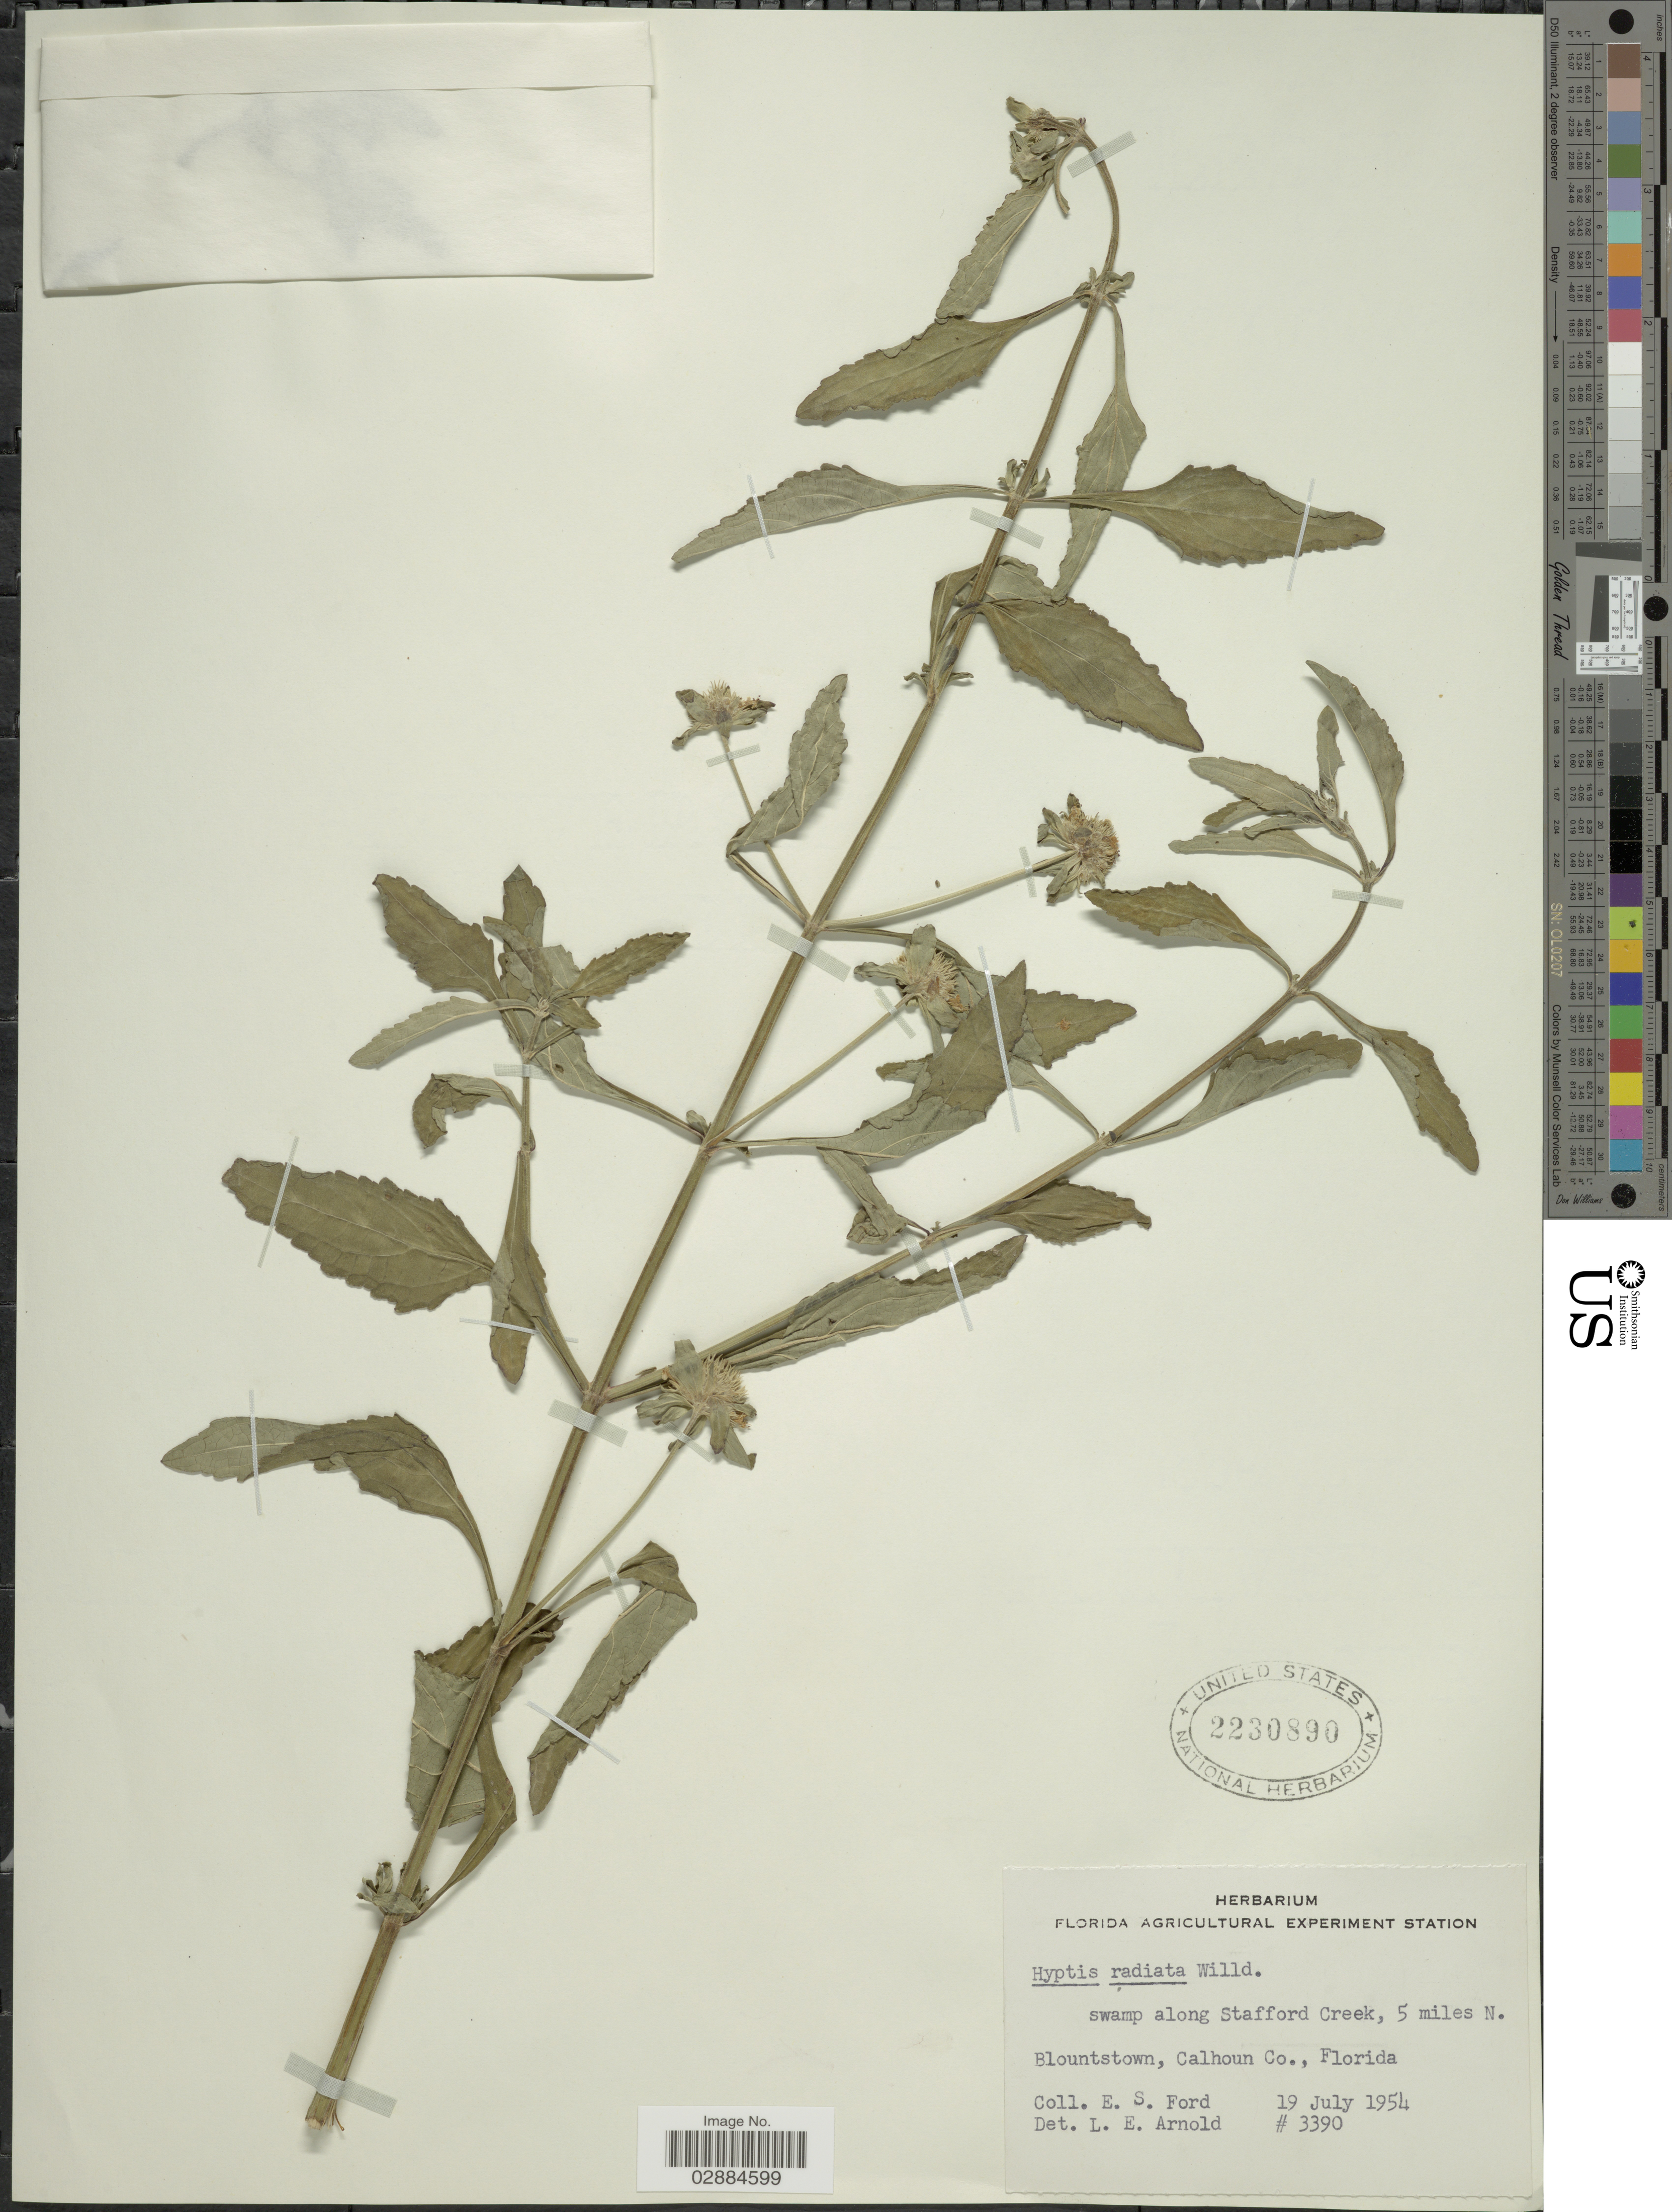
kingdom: Plantae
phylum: Tracheophyta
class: Magnoliopsida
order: Lamiales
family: Lamiaceae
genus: Hyptis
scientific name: Hyptis radiata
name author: Kunth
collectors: E. Ford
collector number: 3390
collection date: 1954-07-19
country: United States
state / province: Florida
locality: Swamp along Stafford Creek, 5 miles N. Blountstown, Calhoun Co., Florida.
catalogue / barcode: US 2230890